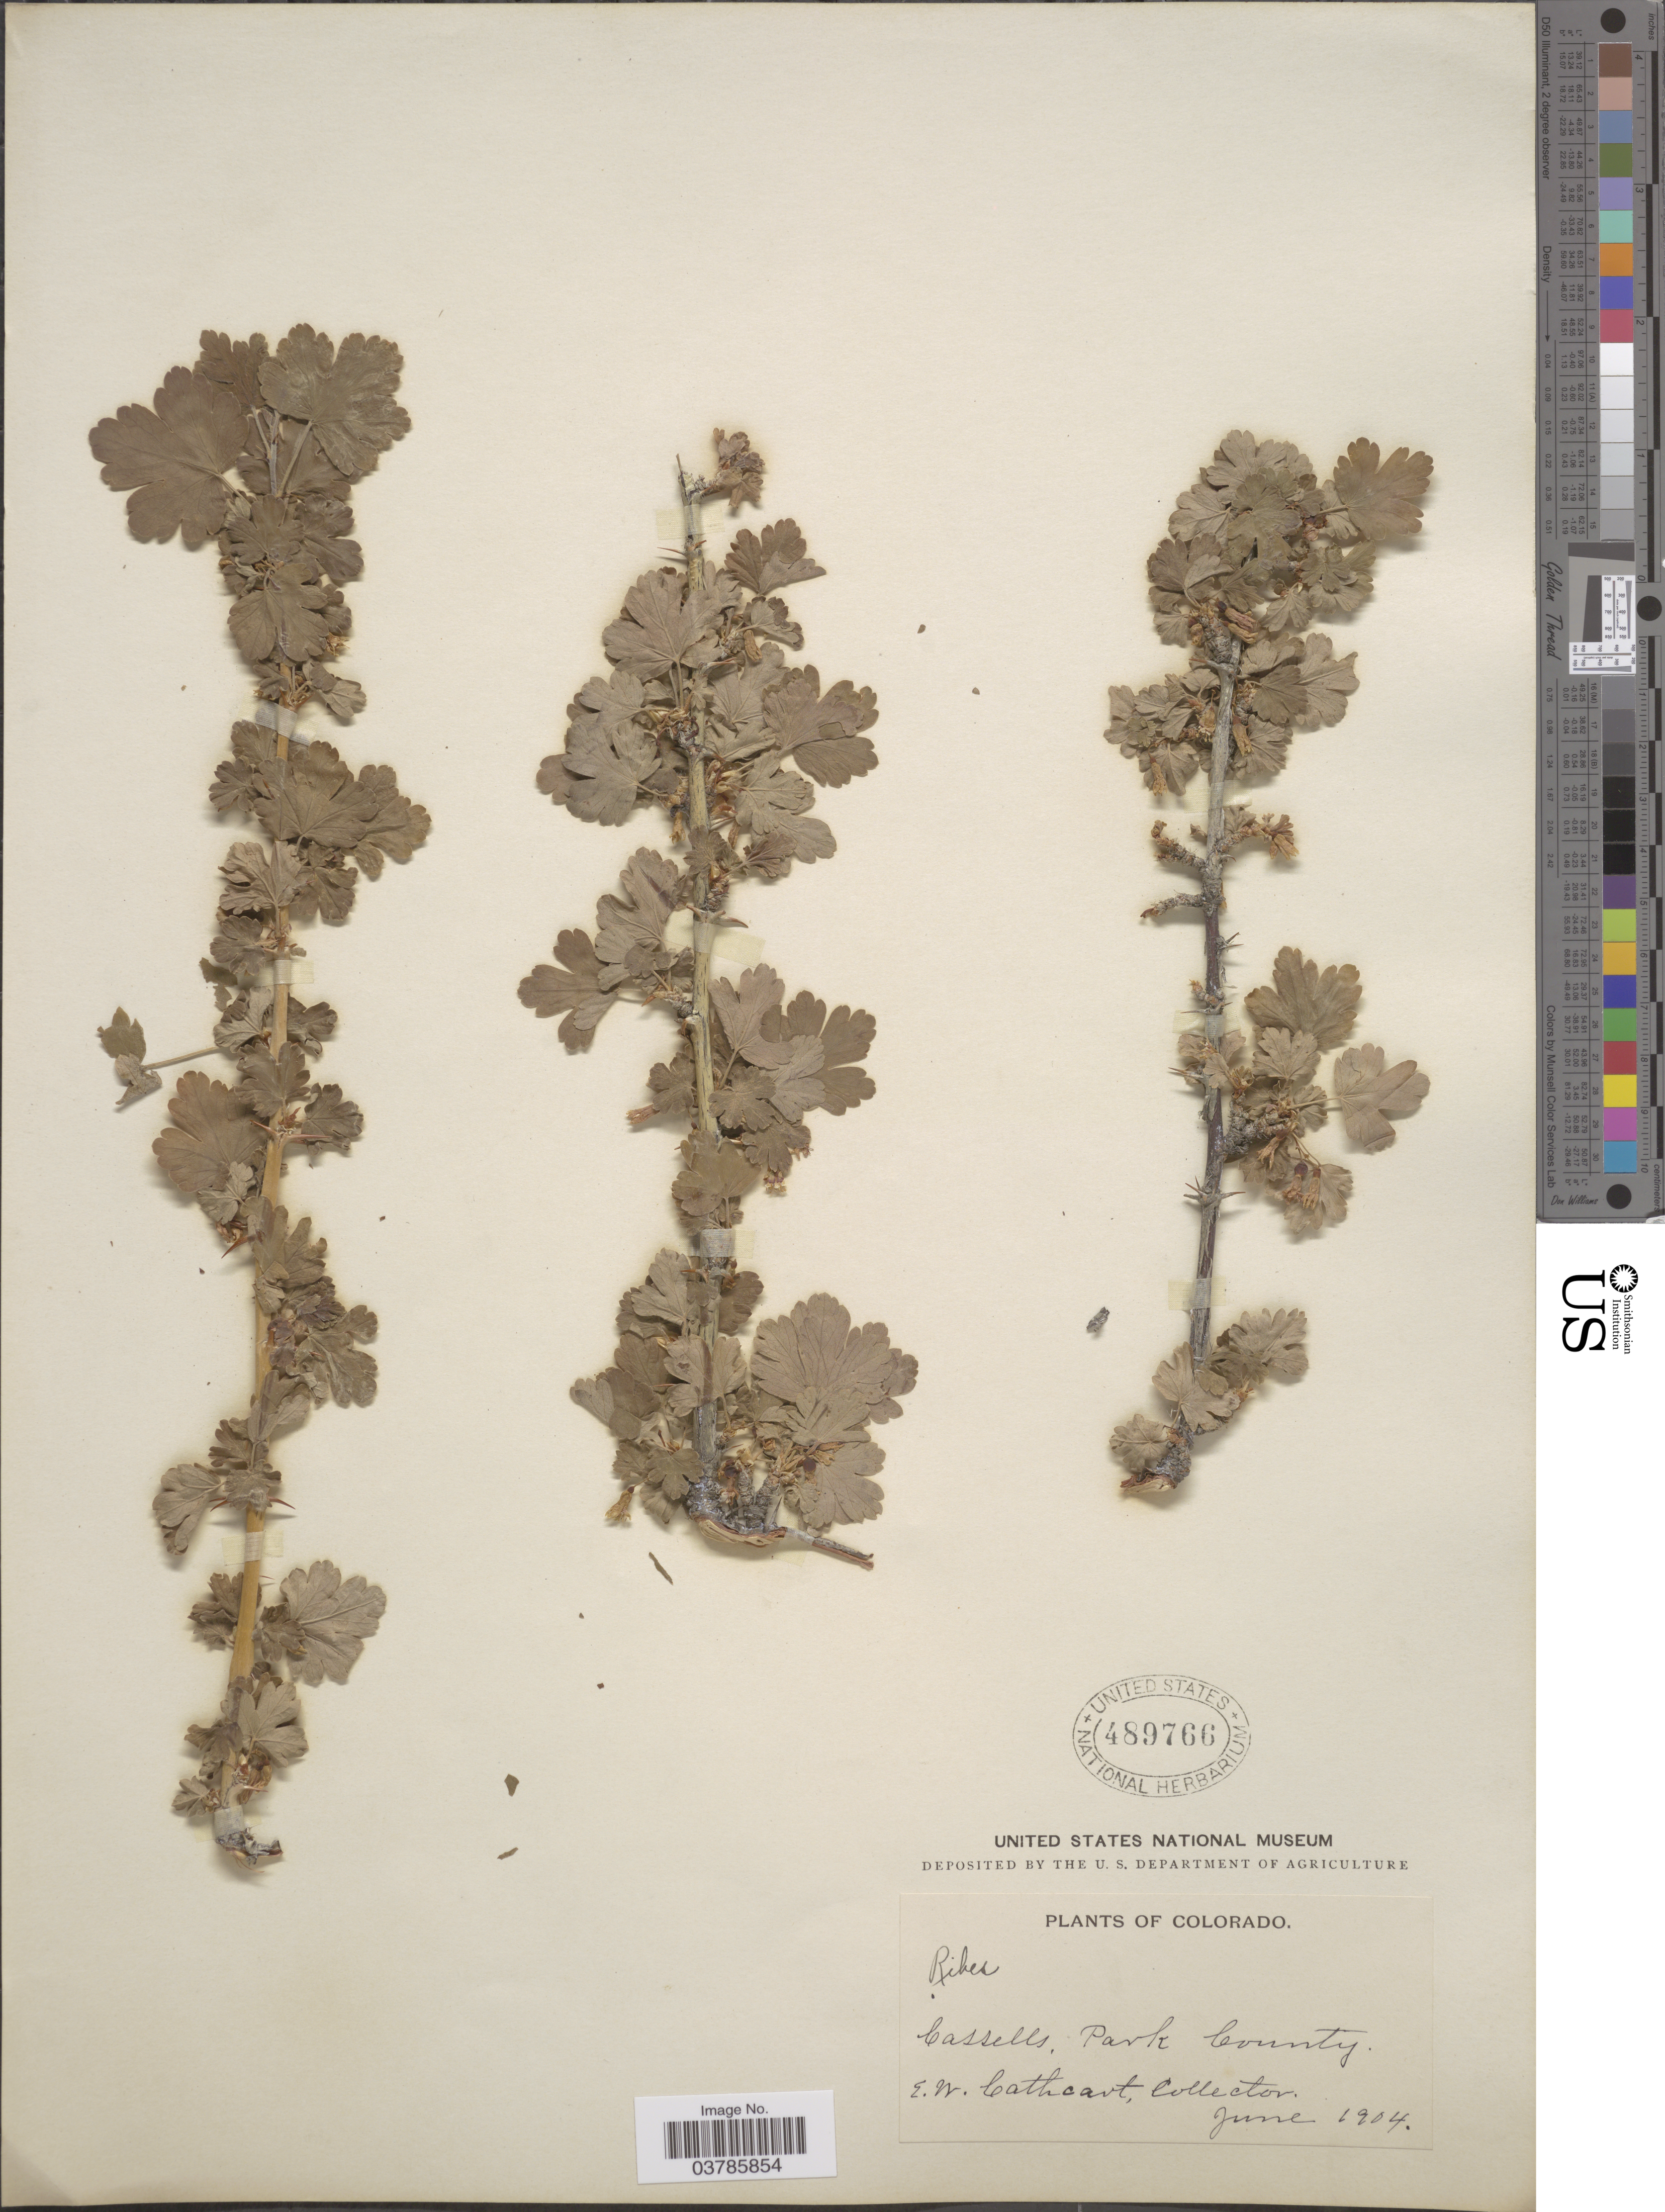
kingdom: Plantae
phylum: Tracheophyta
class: Magnoliopsida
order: Saxifragales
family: Grossulariaceae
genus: Ribes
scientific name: Ribes sp.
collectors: E. Cathcart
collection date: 1904-06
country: United States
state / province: Colorado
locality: Cassells, Park County.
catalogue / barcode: US 489766